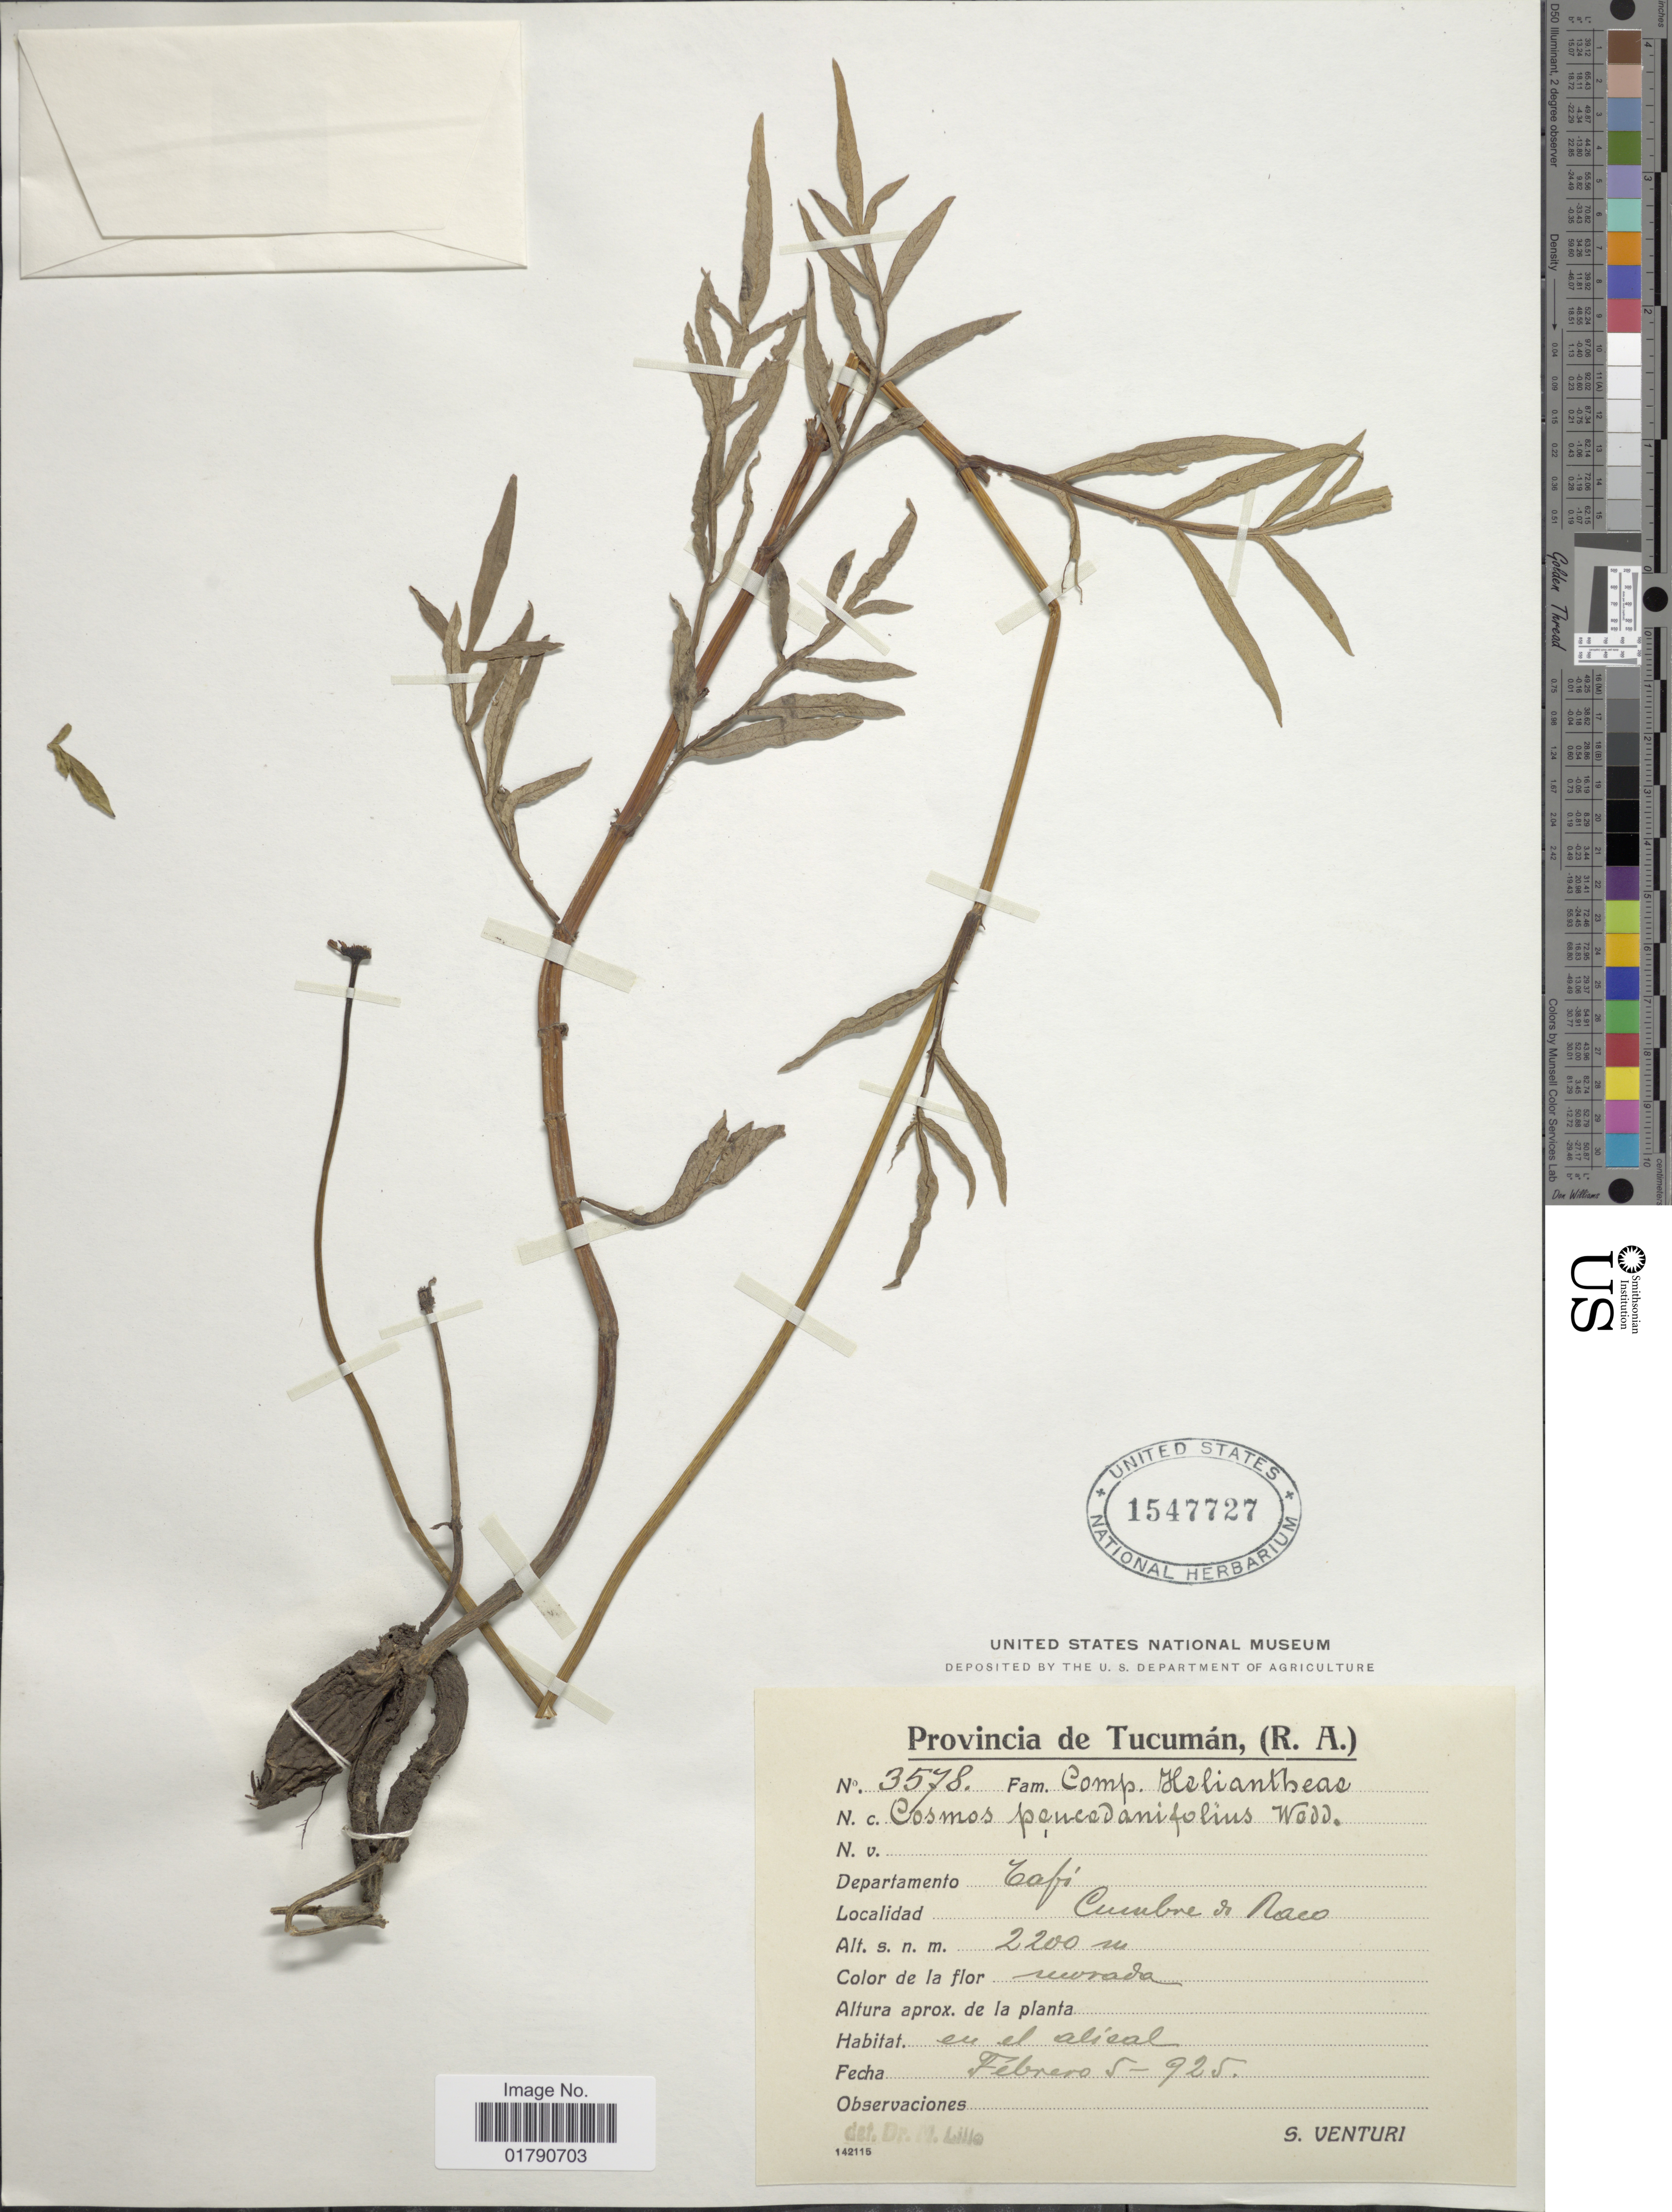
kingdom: Plantae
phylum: Tracheophyta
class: Magnoliopsida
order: Asterales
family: Asteraceae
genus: Cosmos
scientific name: Cosmos peucedanifolius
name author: Wedd.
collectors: S. Venturi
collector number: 3578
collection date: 1925-02-05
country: Argentina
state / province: Tucuman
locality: Departamento Tafi, Cumbre de Naco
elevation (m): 2200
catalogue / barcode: US 1547727